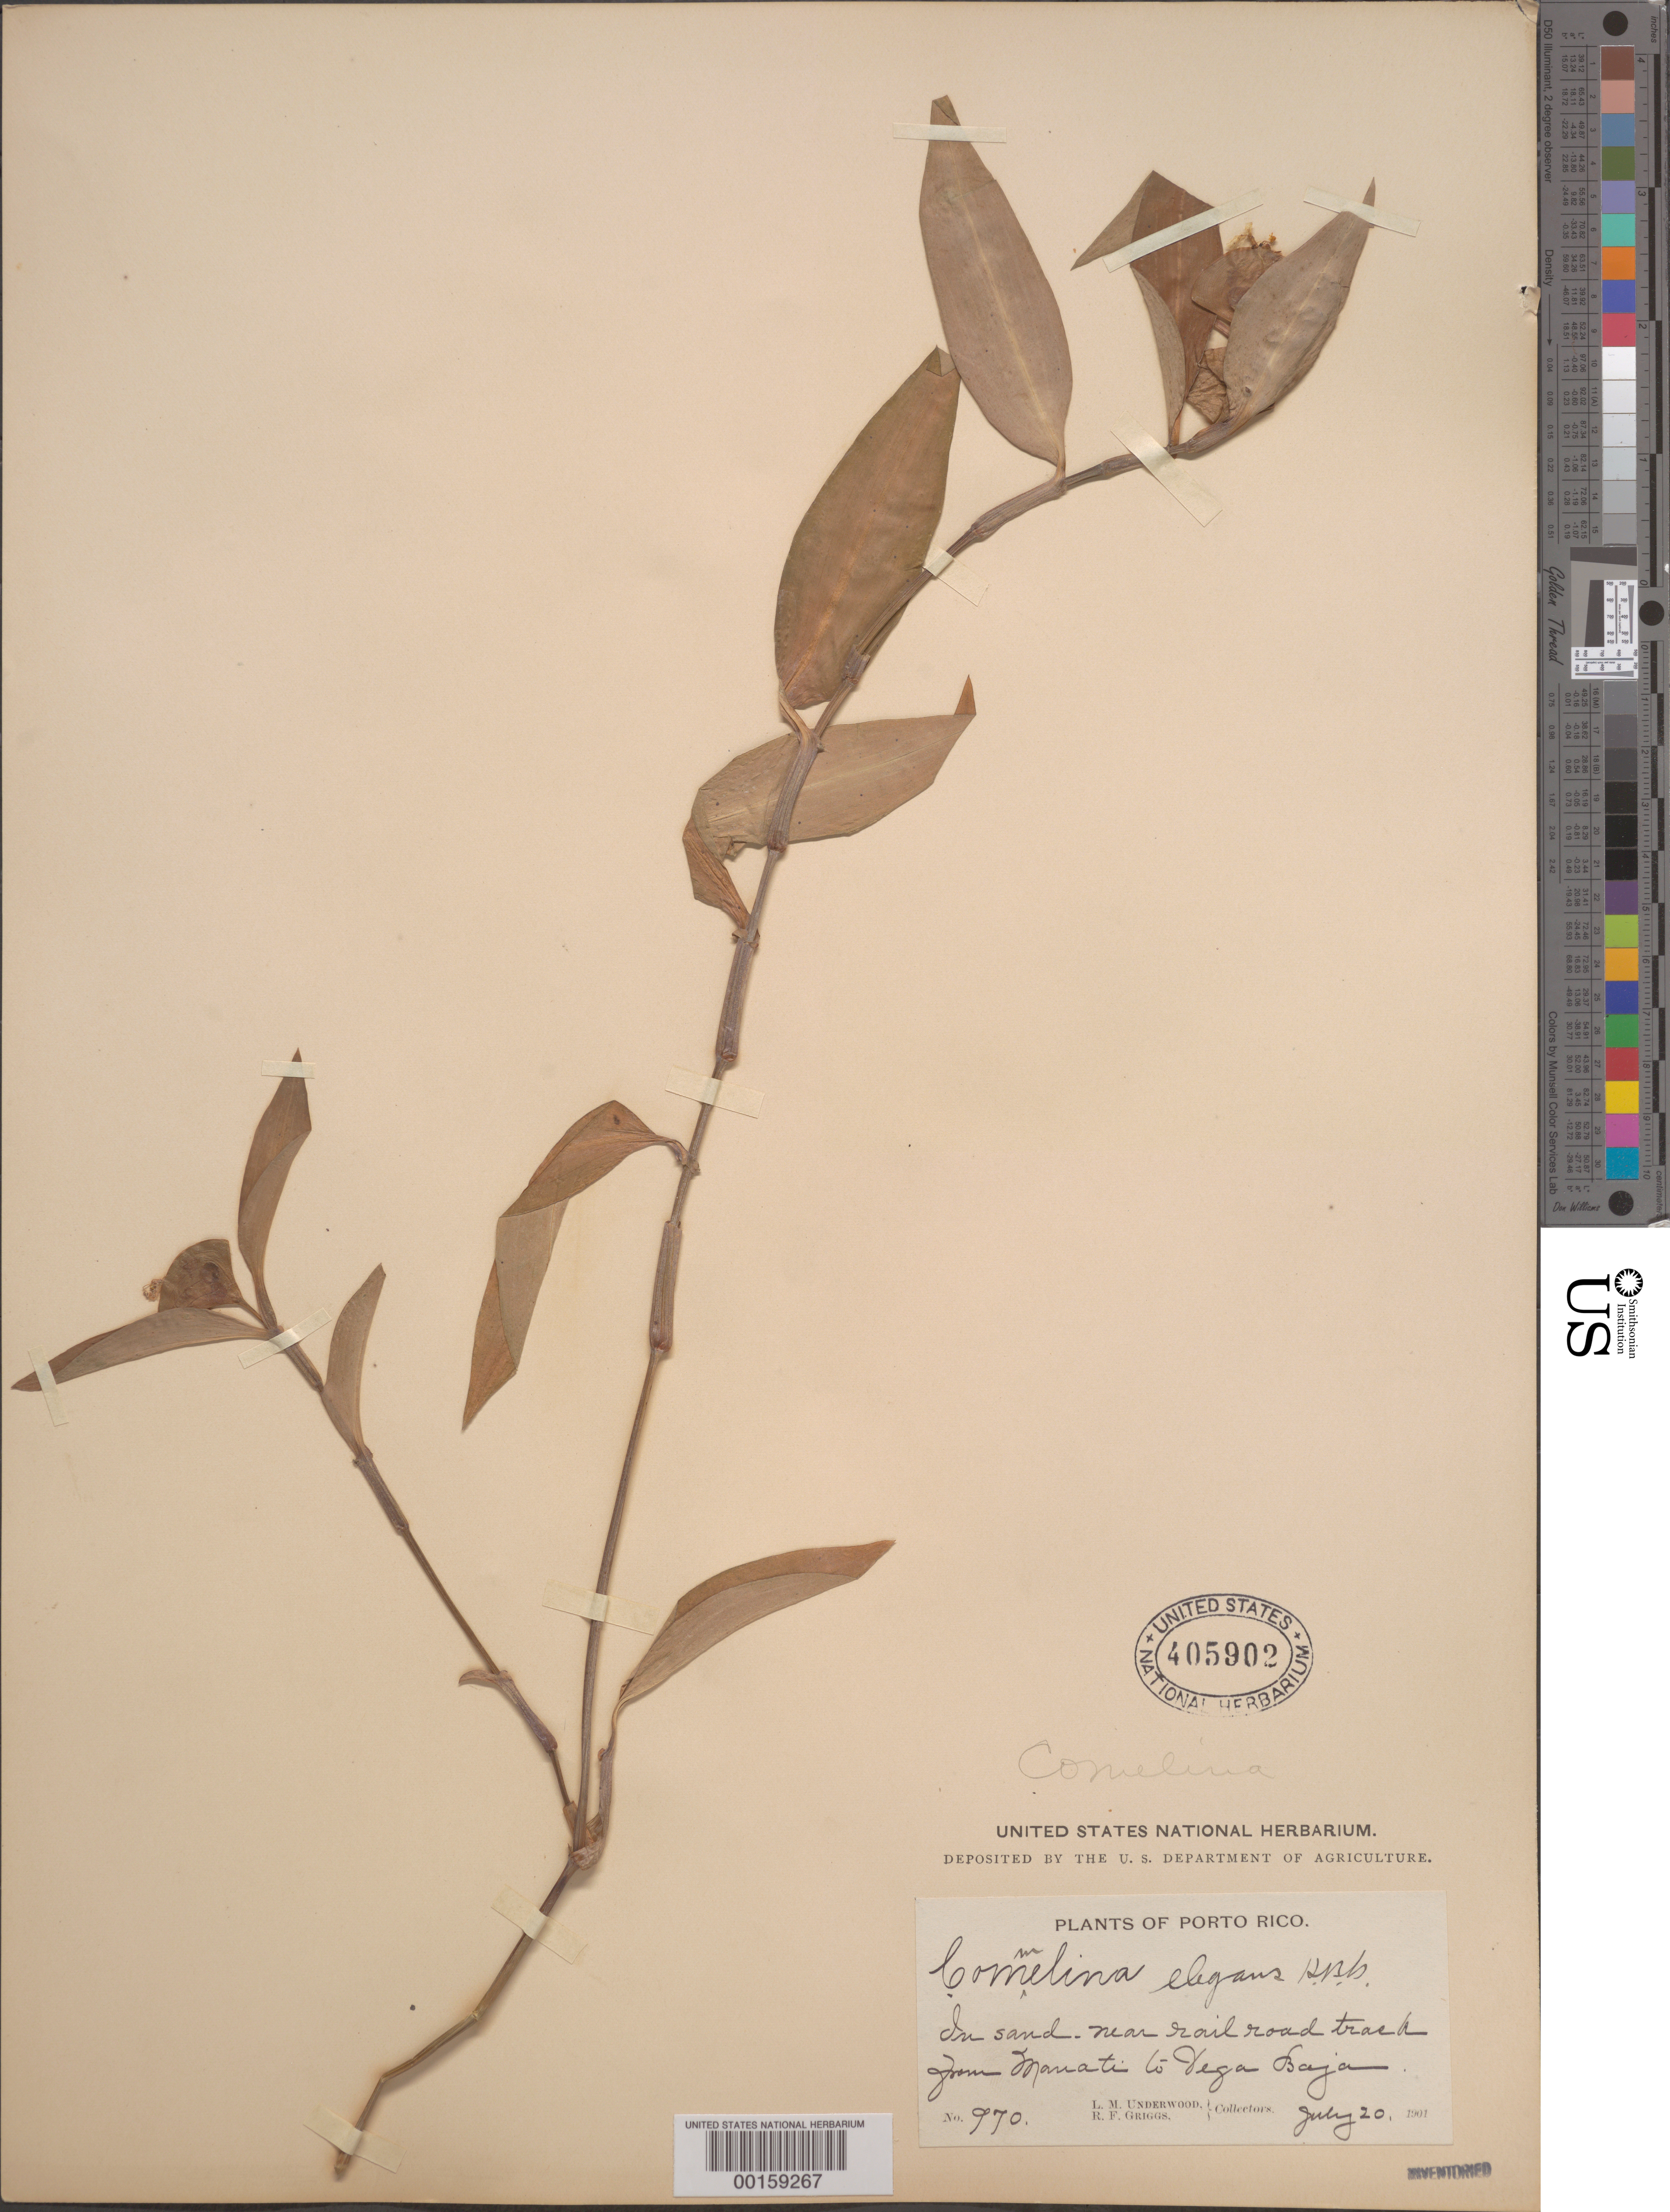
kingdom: Plantae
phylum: Tracheophyta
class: Liliopsida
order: Commelinales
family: Commelinaceae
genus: Commelina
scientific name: Commelina erecta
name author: L.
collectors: L. M. Underwood & R. F. Griggs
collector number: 970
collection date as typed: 20 Jul 1901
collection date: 1901-07-20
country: Puerto Rico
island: Greater Antilles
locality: Manati; towards vega baja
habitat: Sand: railroad tracks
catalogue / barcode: US 405902